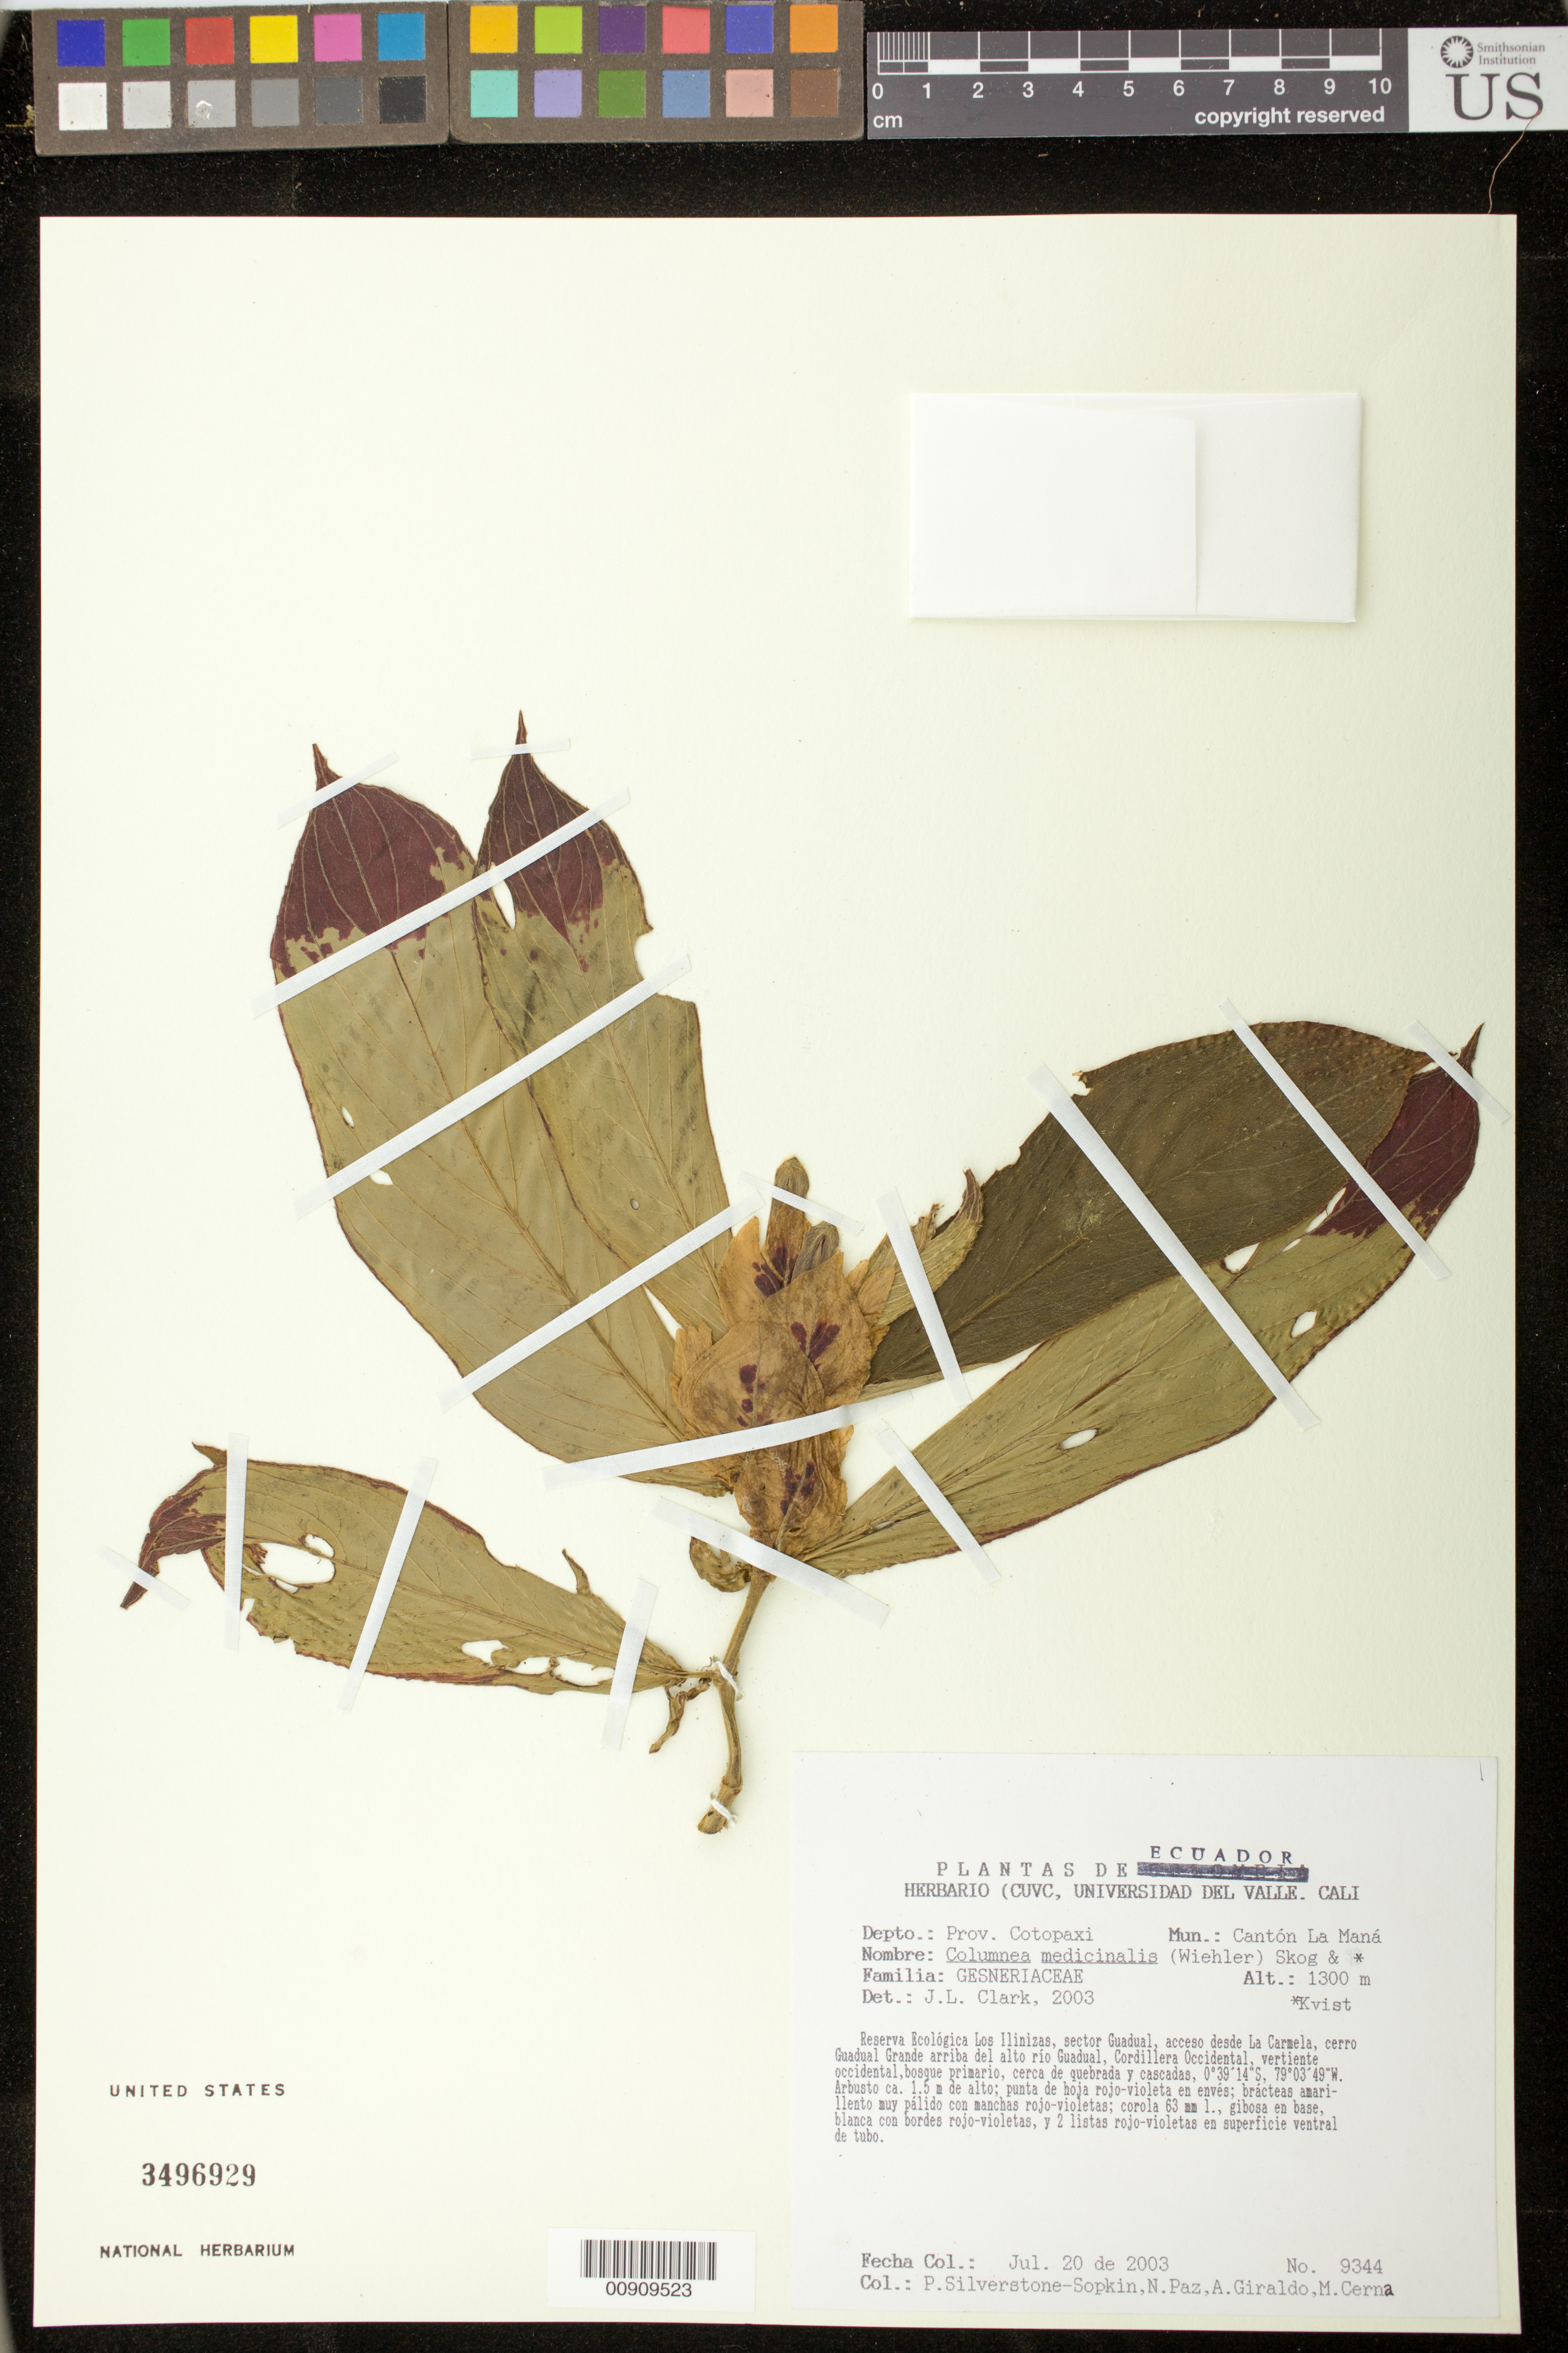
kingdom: Plantae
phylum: Tracheophyta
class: Magnoliopsida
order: Lamiales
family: Gesneriaceae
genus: Columnea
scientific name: Columnea medicinalis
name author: (Wiehler) L.E. Skog & L.P. Kvist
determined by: Clark, J. L., (SEL), The Marie Selby Botanical Garden (UNITED STATES)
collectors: P. A. Silverstone-Sopkin, N. Paz, A. Giraldo & M. Cerna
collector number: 9344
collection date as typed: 20 Jul 2003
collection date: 2003-07-20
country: Ecuador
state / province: Cotopaxi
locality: Cantón La Maná. Reserva Ecológica Los Ilinizas, sector Guadual, acceso desde La Carmela, cerro Guadual Grande arriba del alto rio Guadual, Cordillera Occidental, vertiente occidental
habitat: Bosque primario, cerca de quebrada y cascadas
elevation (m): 1300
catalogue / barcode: US 3496929